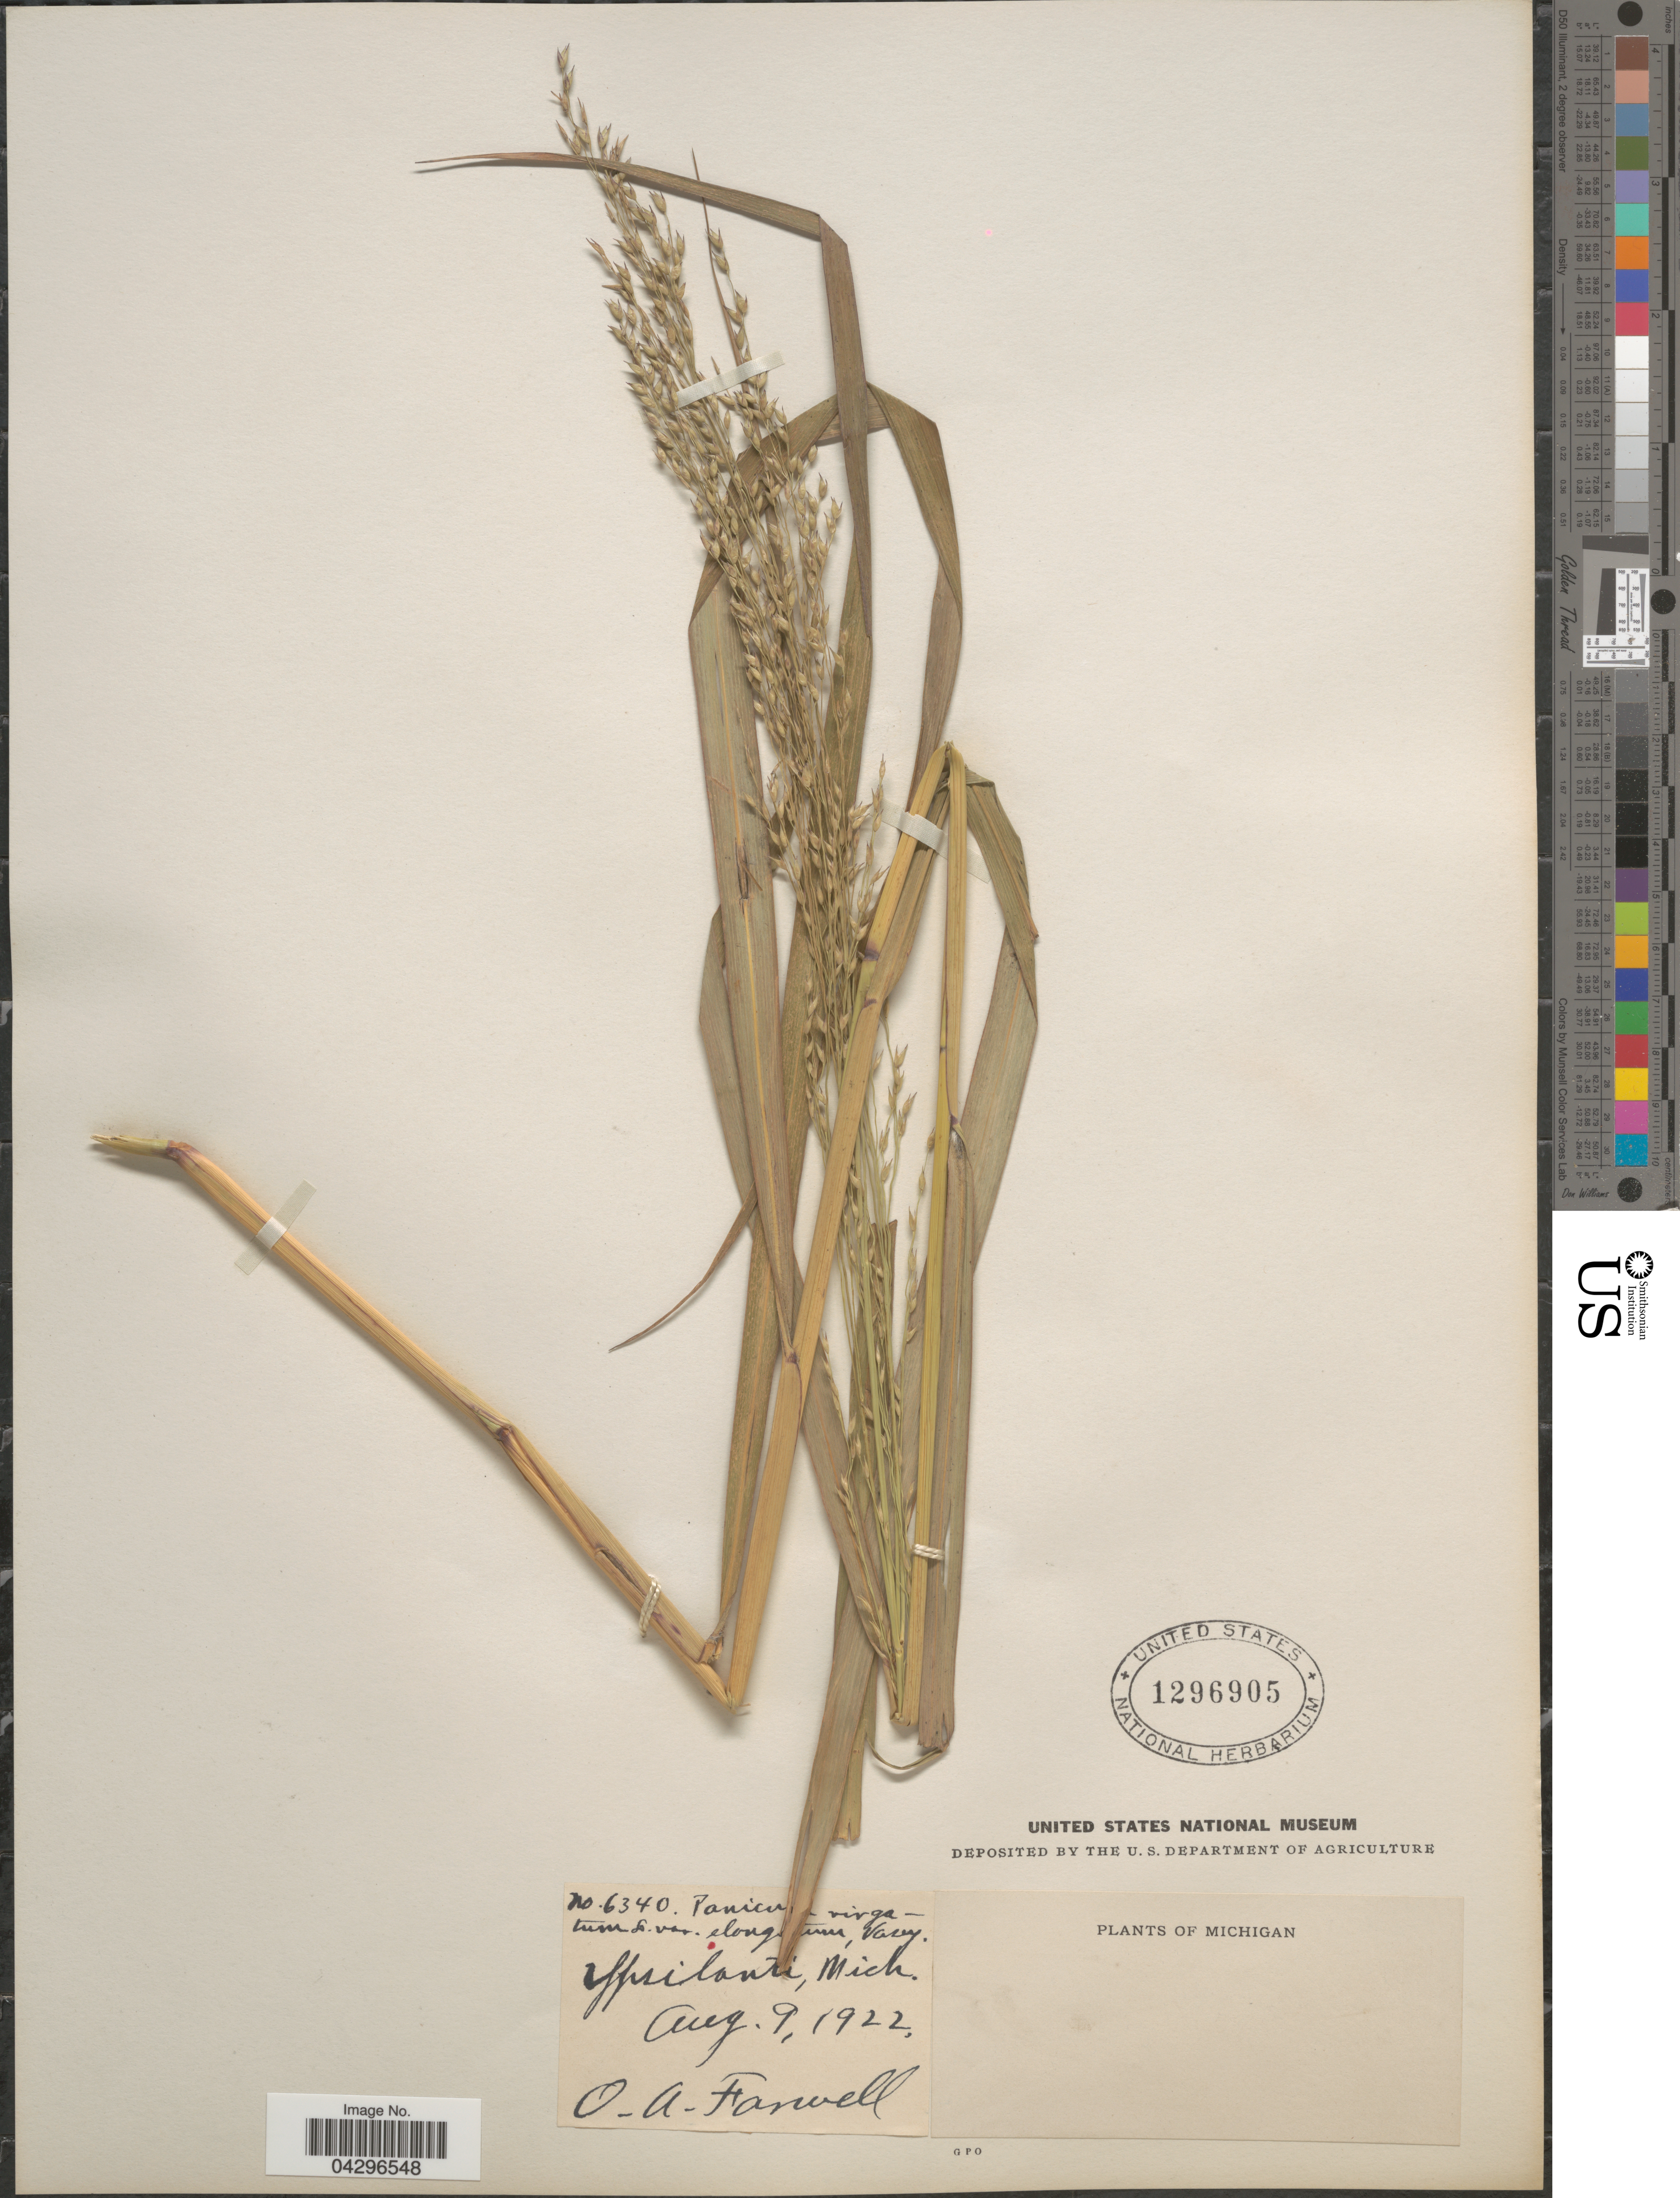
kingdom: Plantae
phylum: Tracheophyta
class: Liliopsida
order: Poales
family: Poaceae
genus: Panicum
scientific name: Panicum virgatum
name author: L.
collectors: O. Farwell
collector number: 6340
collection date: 1922-08-09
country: United States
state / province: Michigan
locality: Ypsilanti.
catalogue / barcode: US 1296905